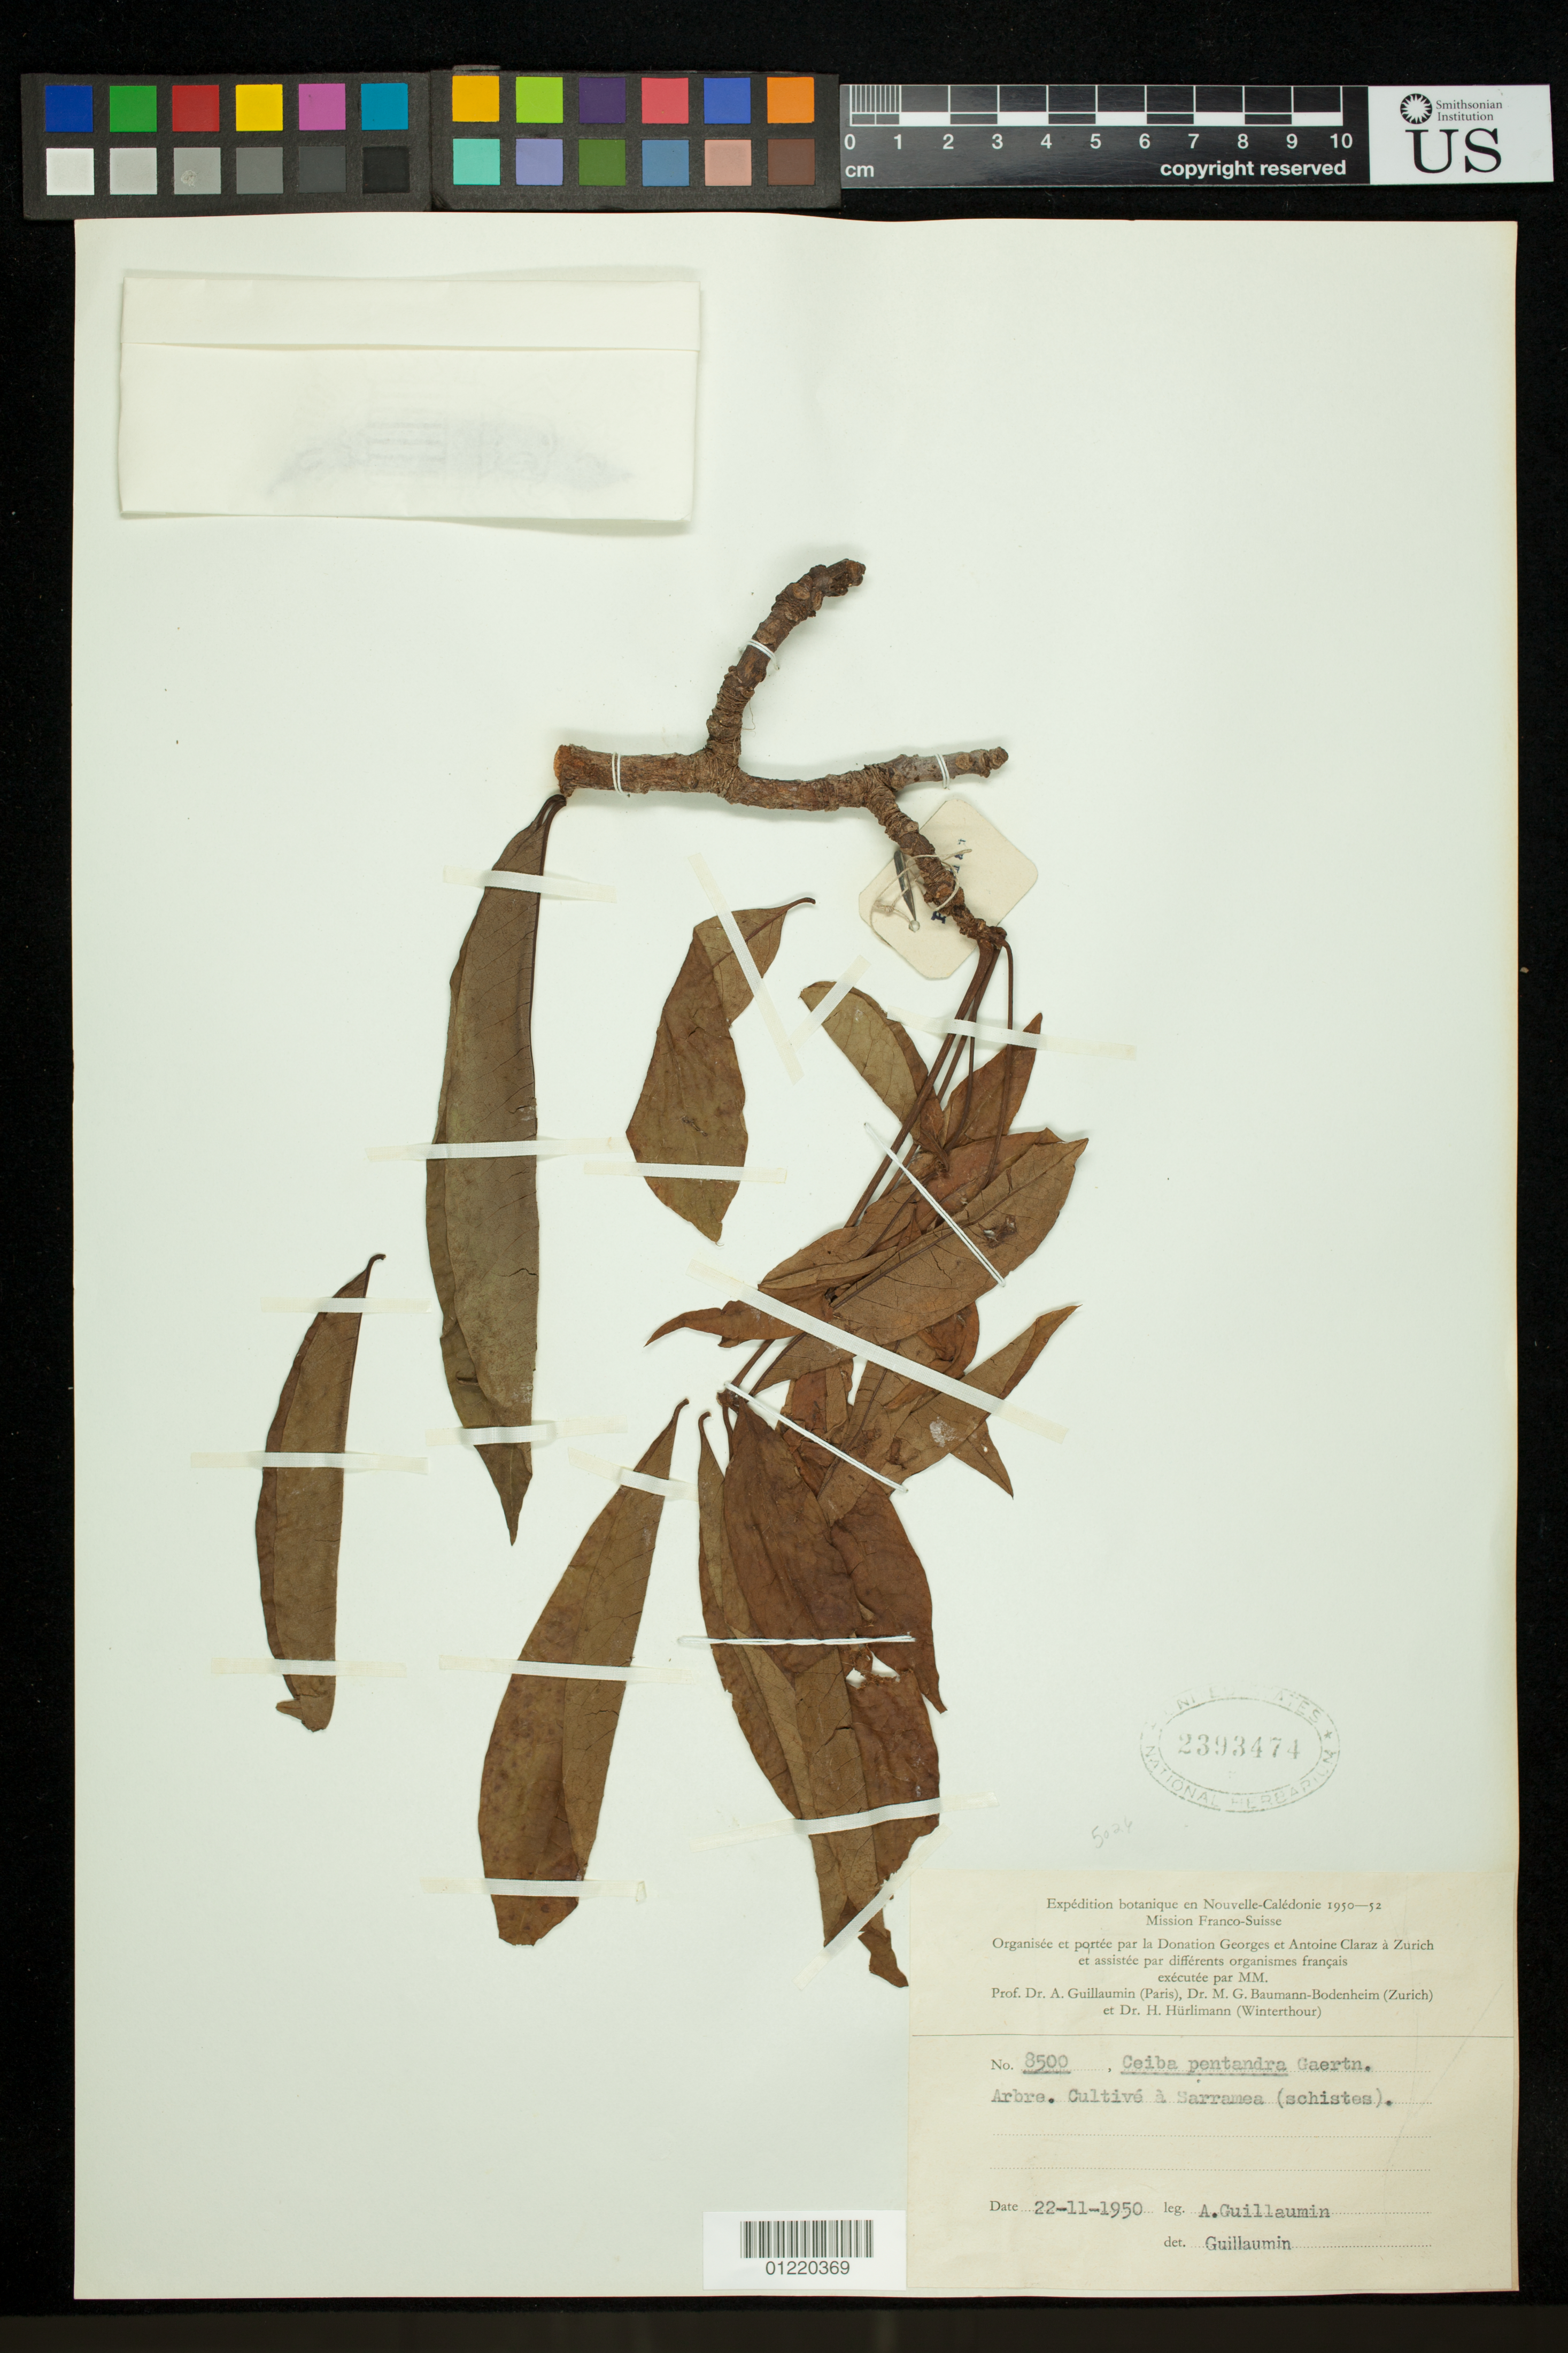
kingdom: Plantae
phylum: Tracheophyta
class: Magnoliopsida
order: Malvales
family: Malvaceae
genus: Ceiba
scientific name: Ceiba pentandra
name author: (L.) Gaertn.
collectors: A. Guillaumin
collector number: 8500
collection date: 1950-11-22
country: New Caledonia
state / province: South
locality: Cultive a Sarramea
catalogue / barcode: US 2393474